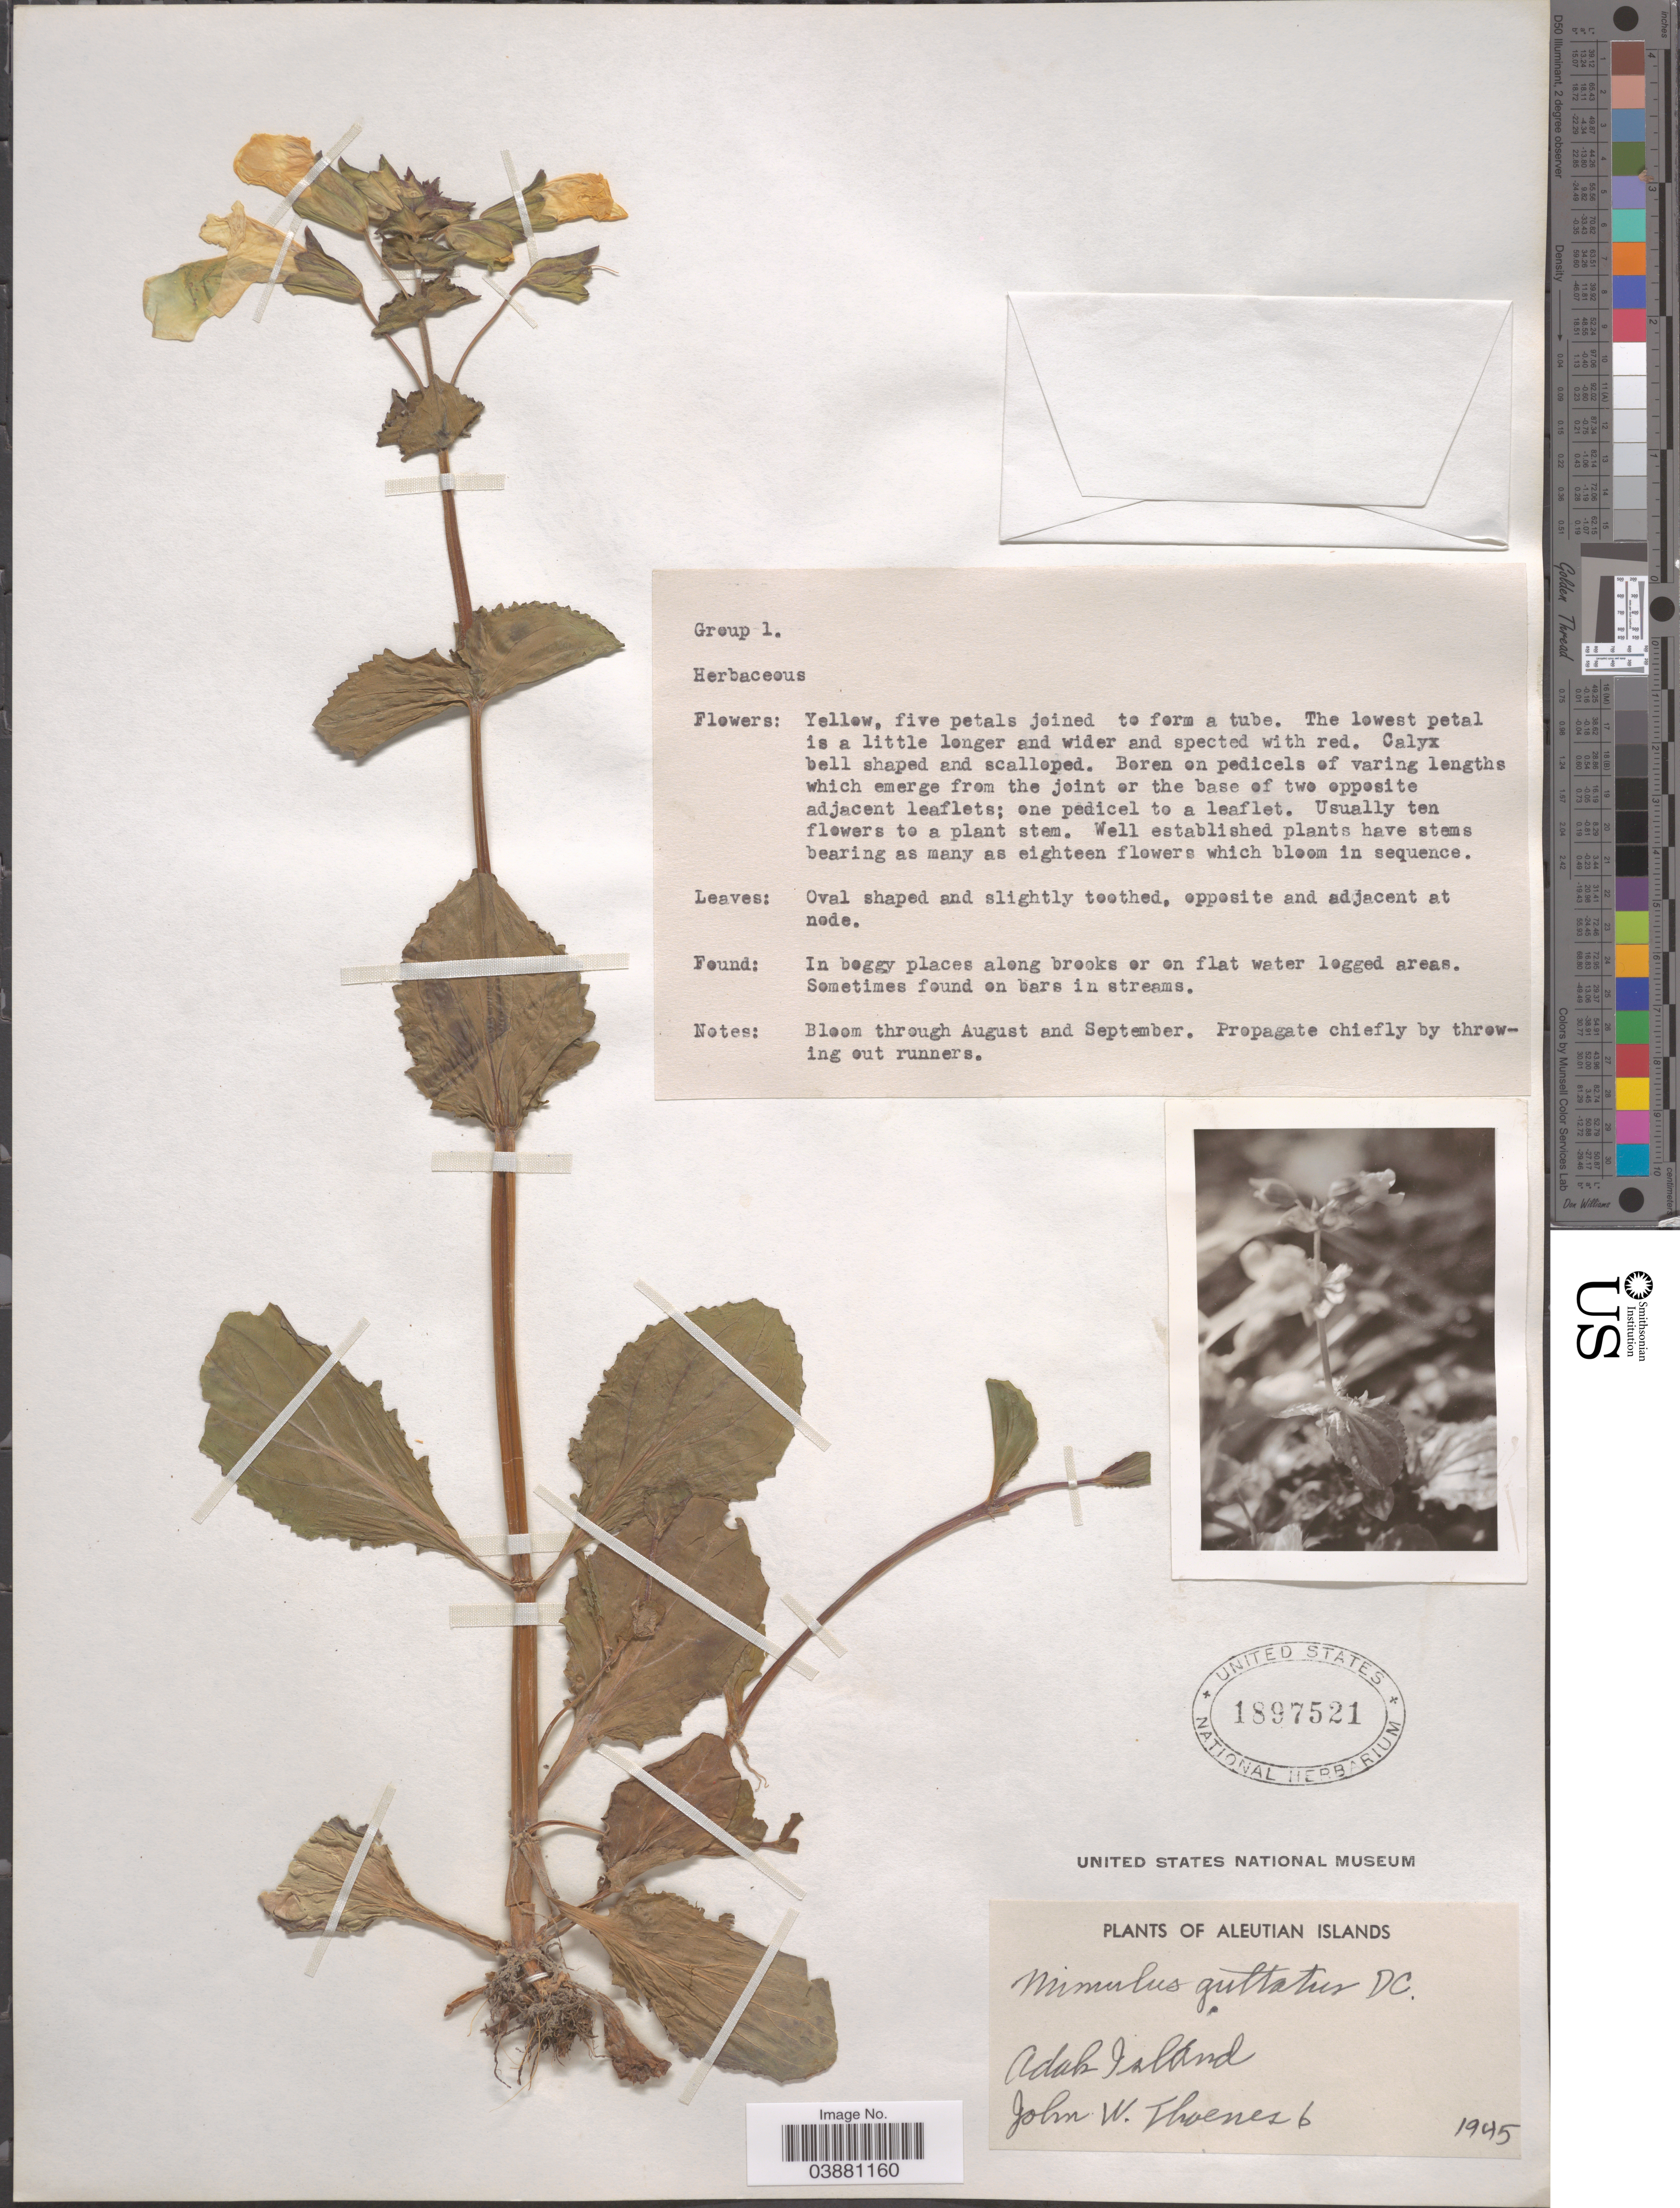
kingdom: Plantae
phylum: Tracheophyta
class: Magnoliopsida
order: Lamiales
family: Phrymaceae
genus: Mimulus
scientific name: Mimulus guttatus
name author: DC.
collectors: J. Thoenes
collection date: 1945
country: United States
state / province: Alaska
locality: Aleutian Islands. Adak Island.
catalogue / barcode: US 1897521